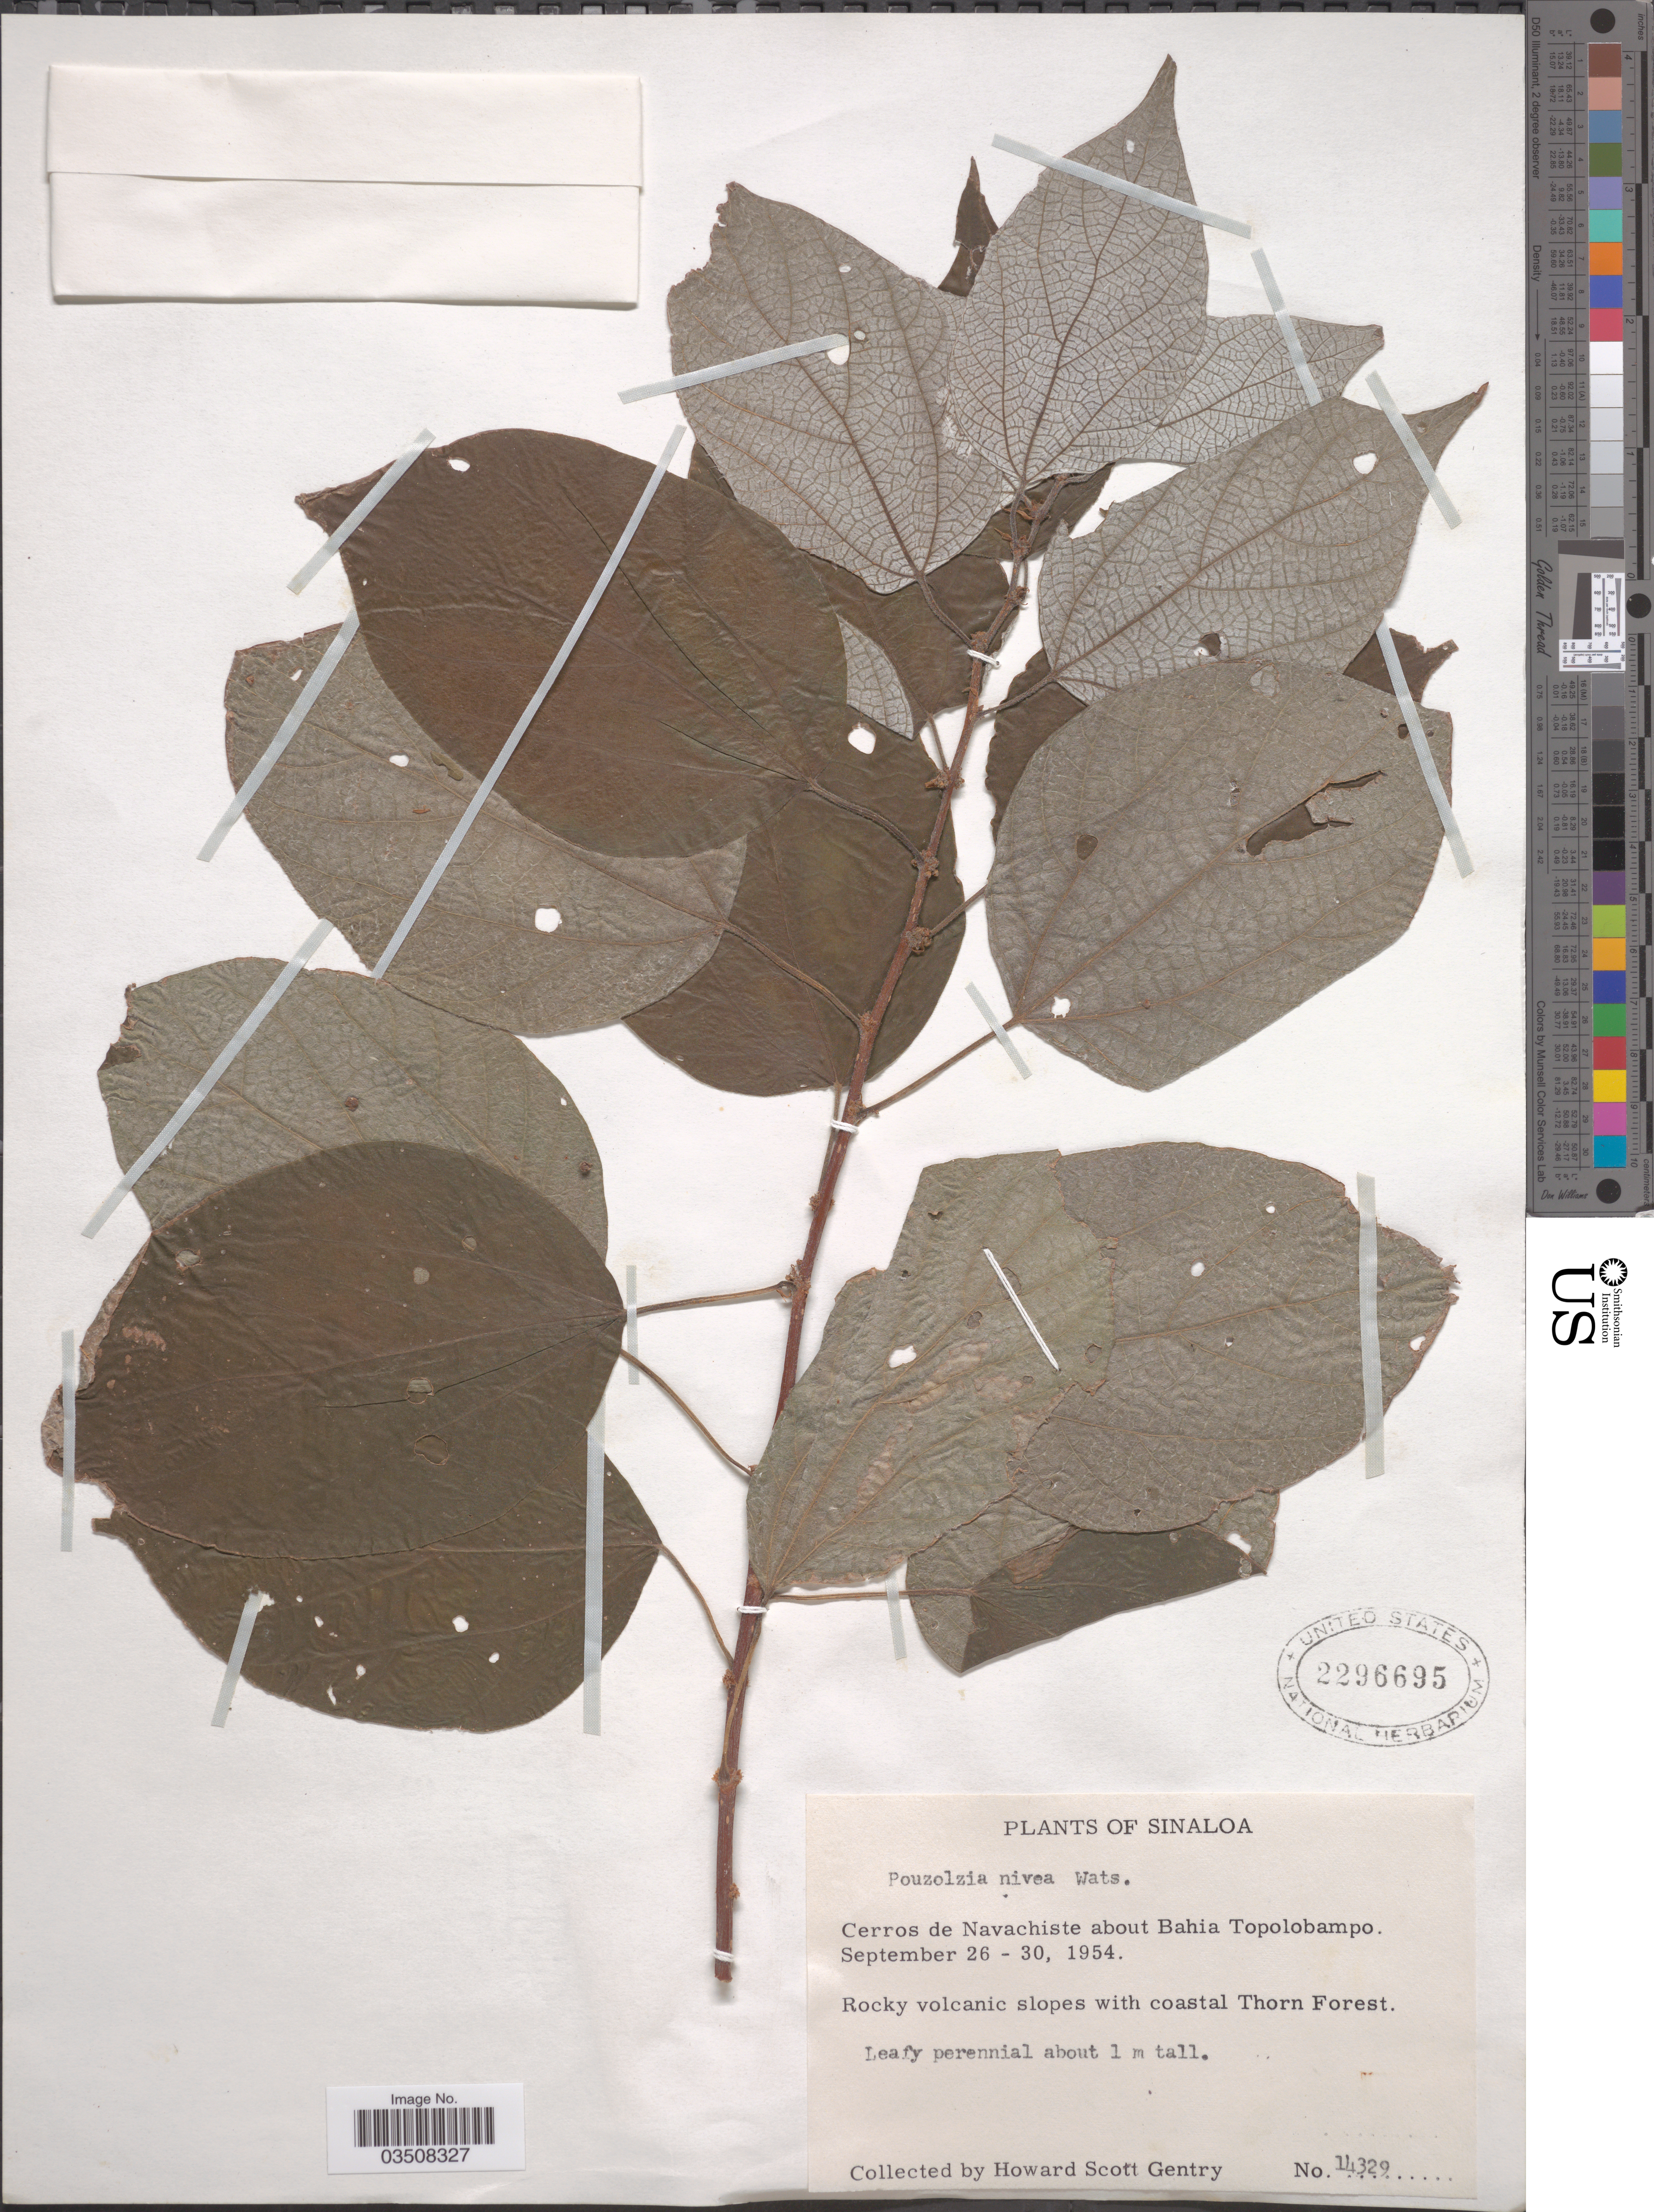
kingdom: Plantae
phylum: Tracheophyta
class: Magnoliopsida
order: Rosales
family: Urticaceae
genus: Pouzolzia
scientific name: Pouzolzia nivea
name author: S. Watson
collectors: H. S. Gentry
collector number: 14329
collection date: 1954-09-26/1954-09-30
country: Mexico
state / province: Sinaloa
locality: Cerros de Navachiste about Bahia Topolobampo.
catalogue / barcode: US 2296695